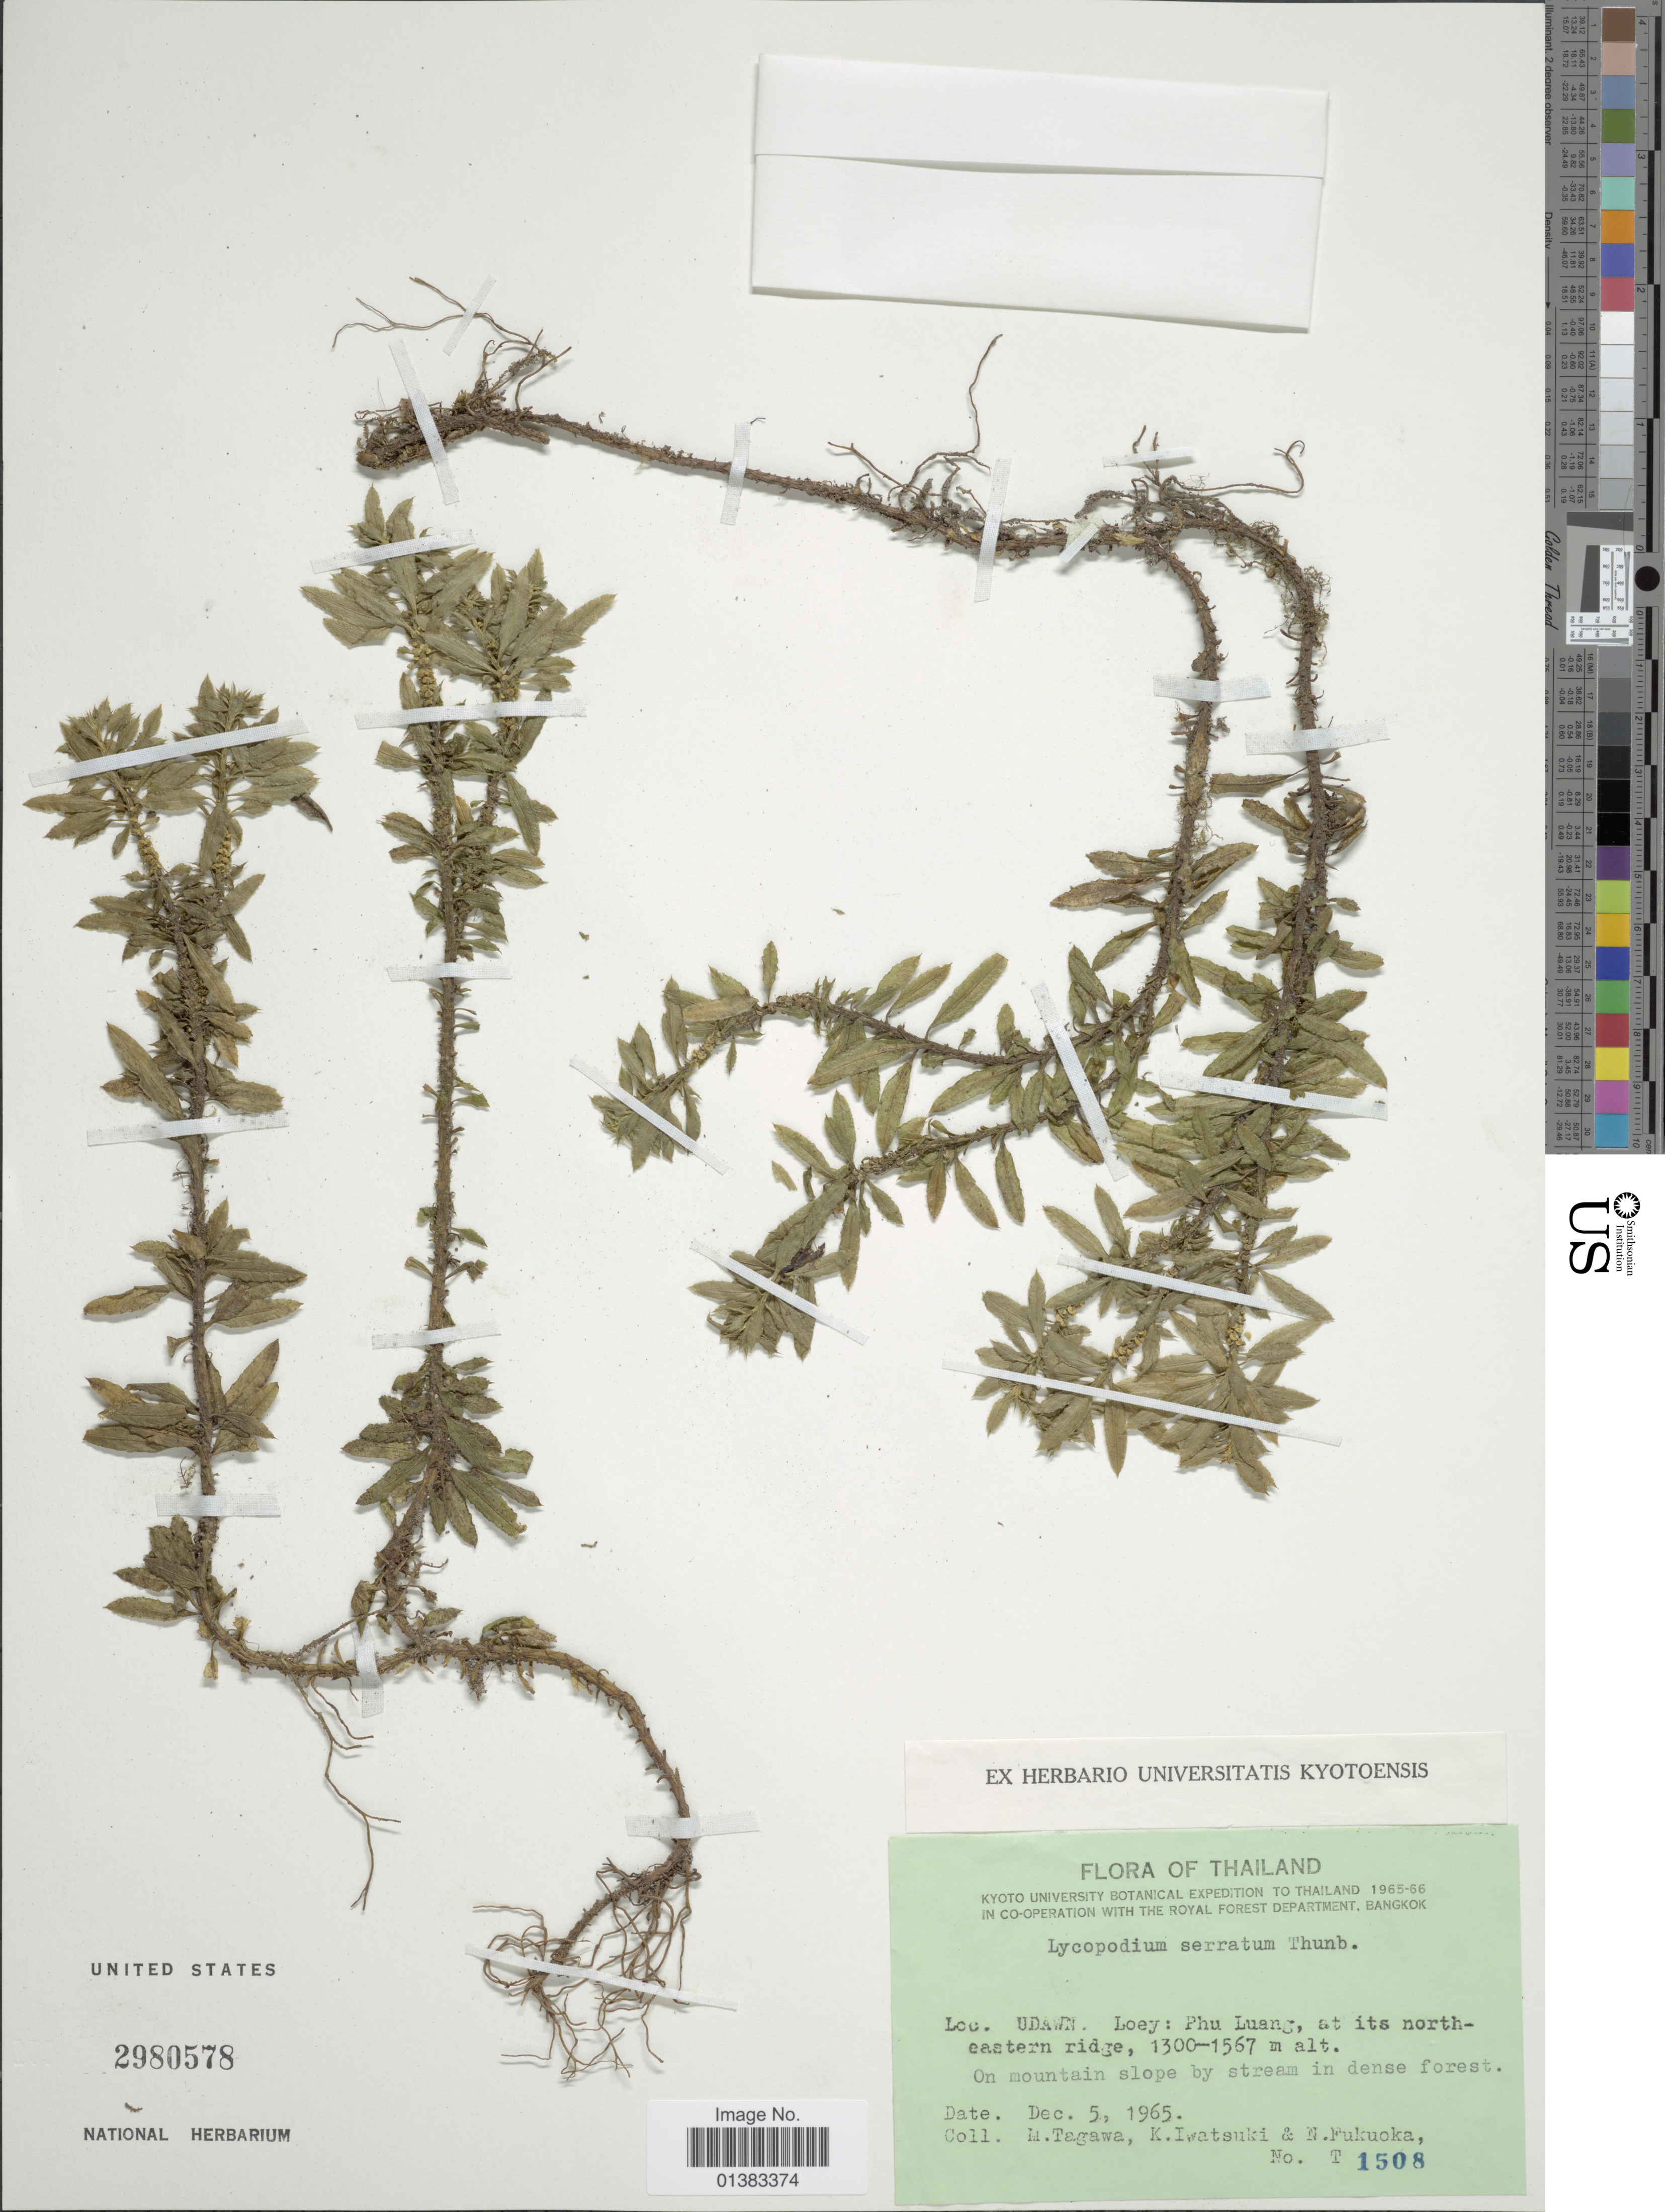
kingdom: Plantae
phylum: Tracheophyta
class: Lycopodiopsida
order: Lycopodiales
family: Lycopodiaceae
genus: Huperzia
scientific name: Huperzia serrata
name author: (Thunb.) Trevis.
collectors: M. Tagawa, K. Iwatsuki & N. Fukuoka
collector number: T1508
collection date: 1965-12-05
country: Thailand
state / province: Loei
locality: Udawn. Loey: Phu Luang, at its north-eastern ridge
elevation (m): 1300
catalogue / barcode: US 2980578